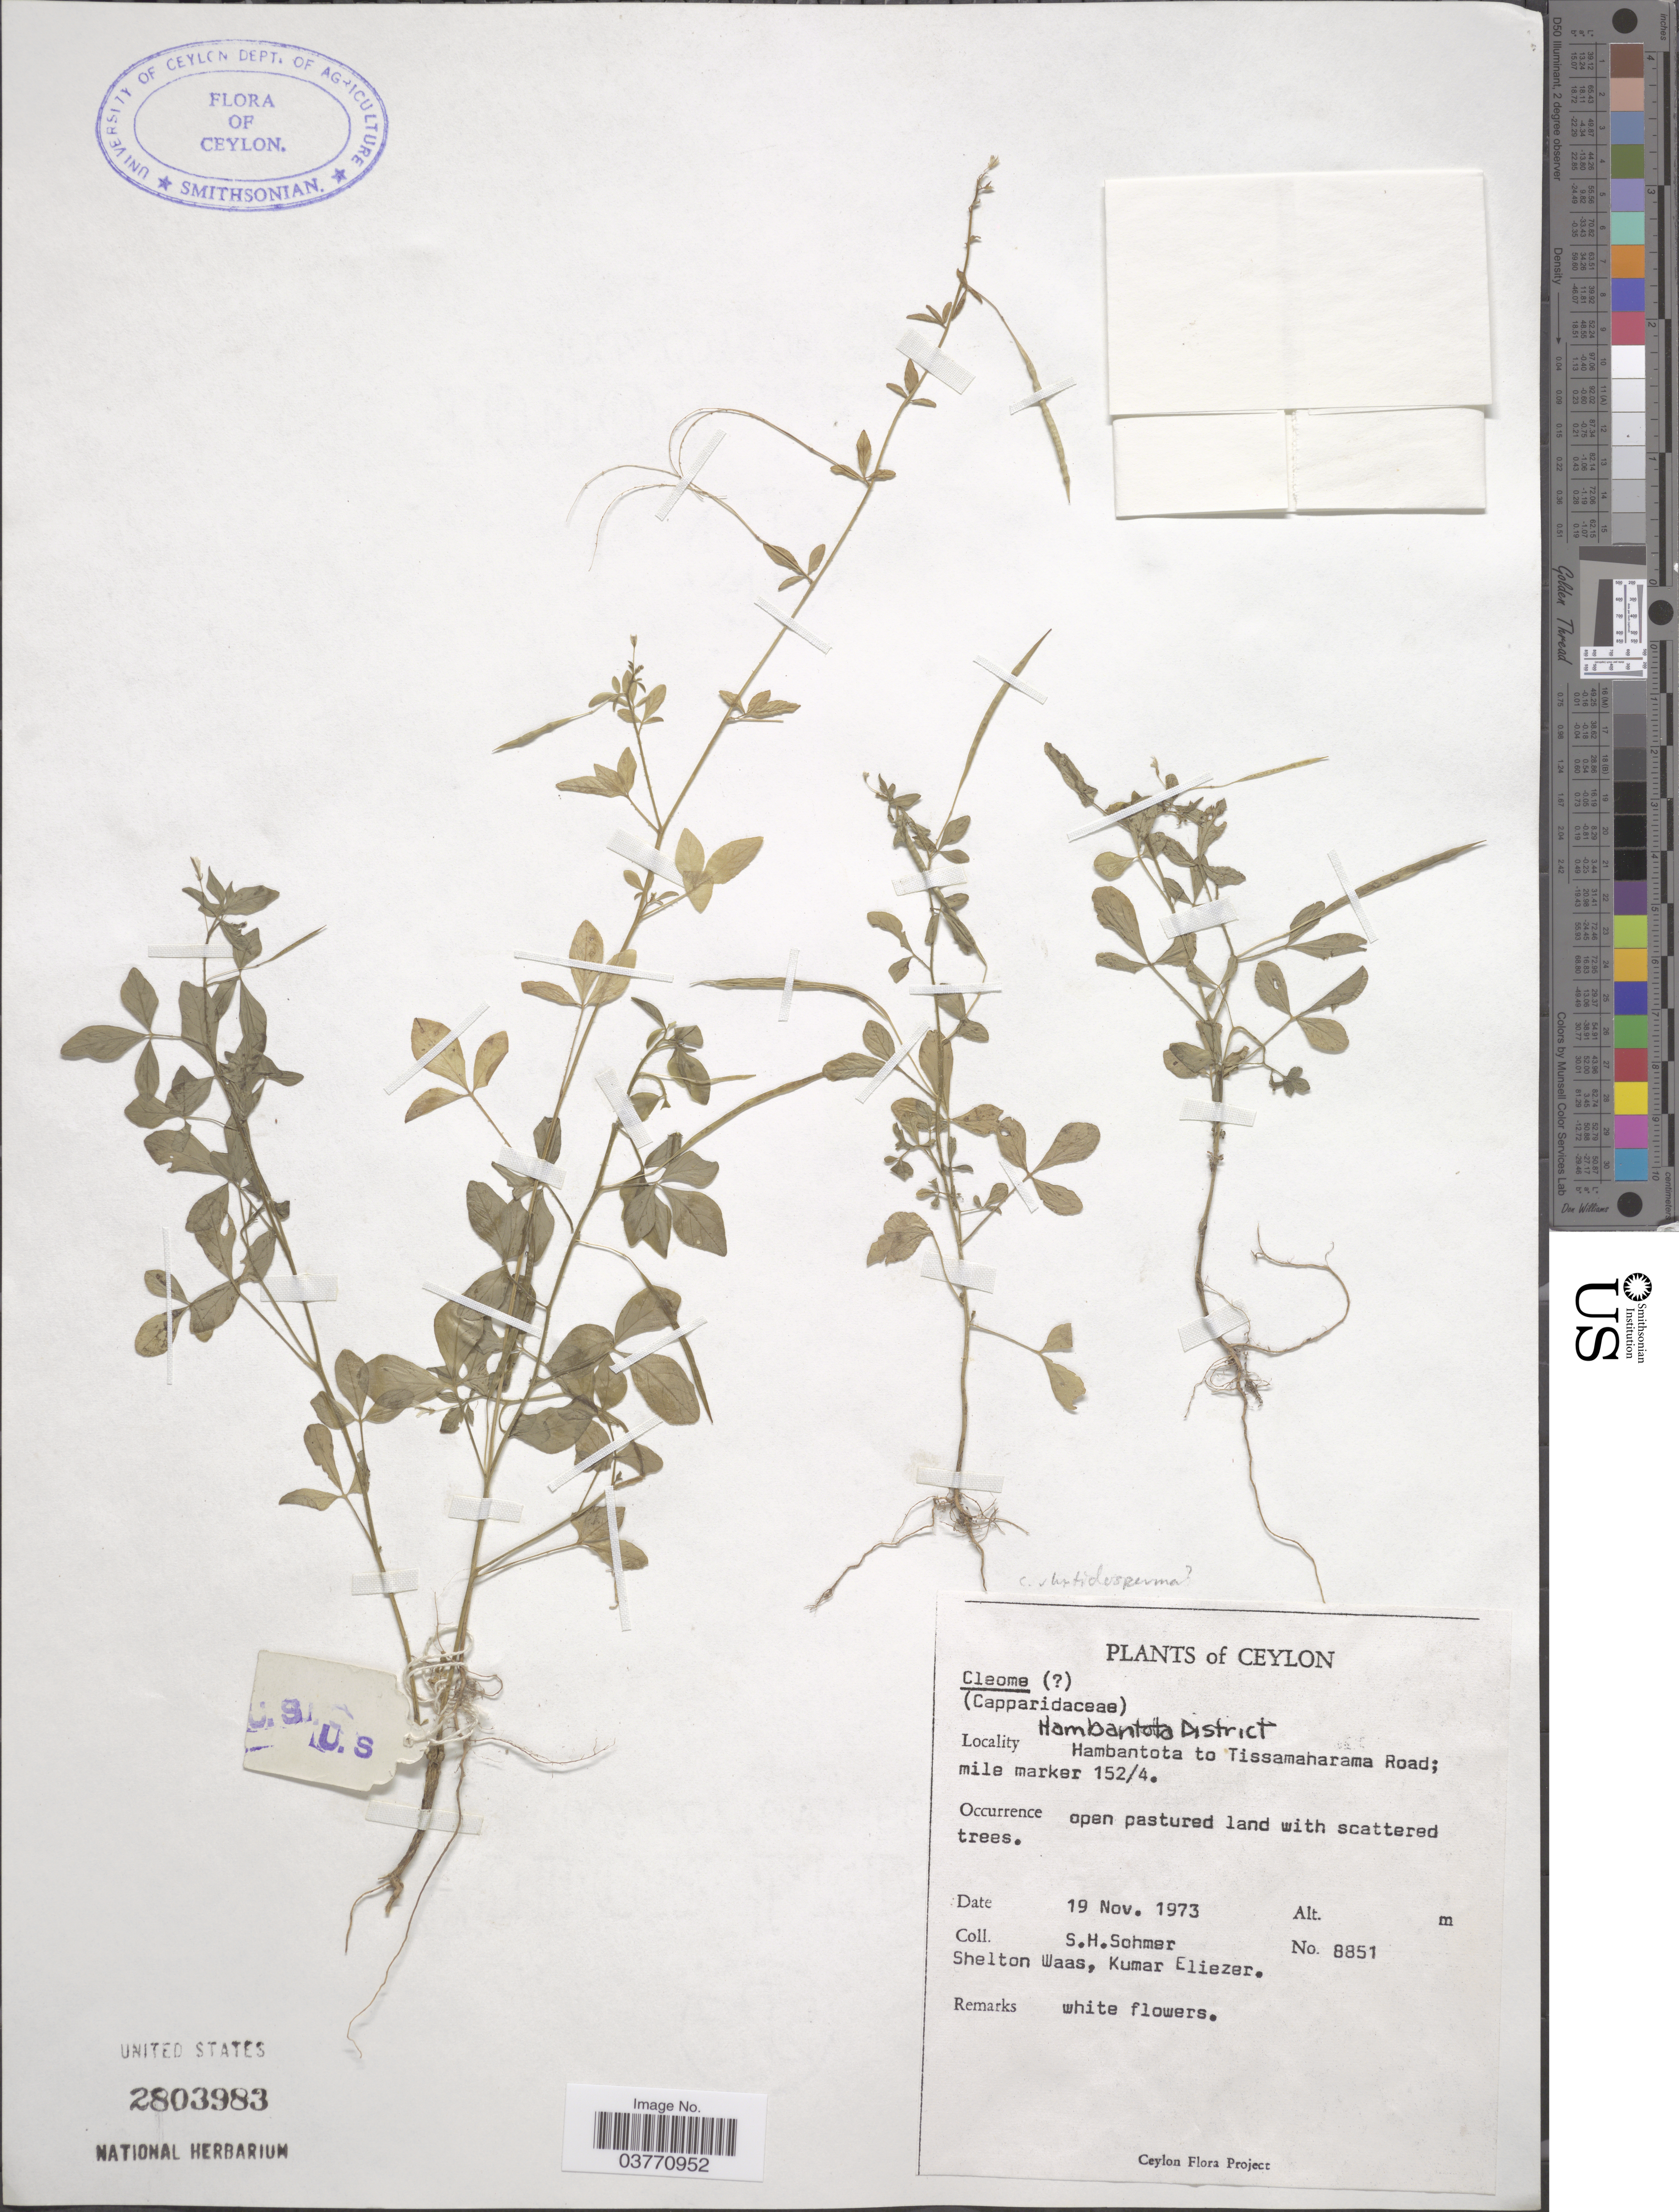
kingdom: Plantae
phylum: Tracheophyta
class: Magnoliopsida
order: Brassicales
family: Cleomaceae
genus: Sieruela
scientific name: Sieruela rutidosperma var. burmanni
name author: (Wight & Arn.) Siddiqui & S.N. Dixit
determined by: Strong, Mark T., (BOT), Smithsonian Institution - National Museum of Natural History (UNITED STATES)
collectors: S. H. Sohmer, S. Waas & K. Eliezer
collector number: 8851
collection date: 1973-11-19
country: Sri Lanka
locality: Ceylon. Hambantota District. Hambantota to Tissamaharama Road; mile marker 152/4.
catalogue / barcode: US 2803983